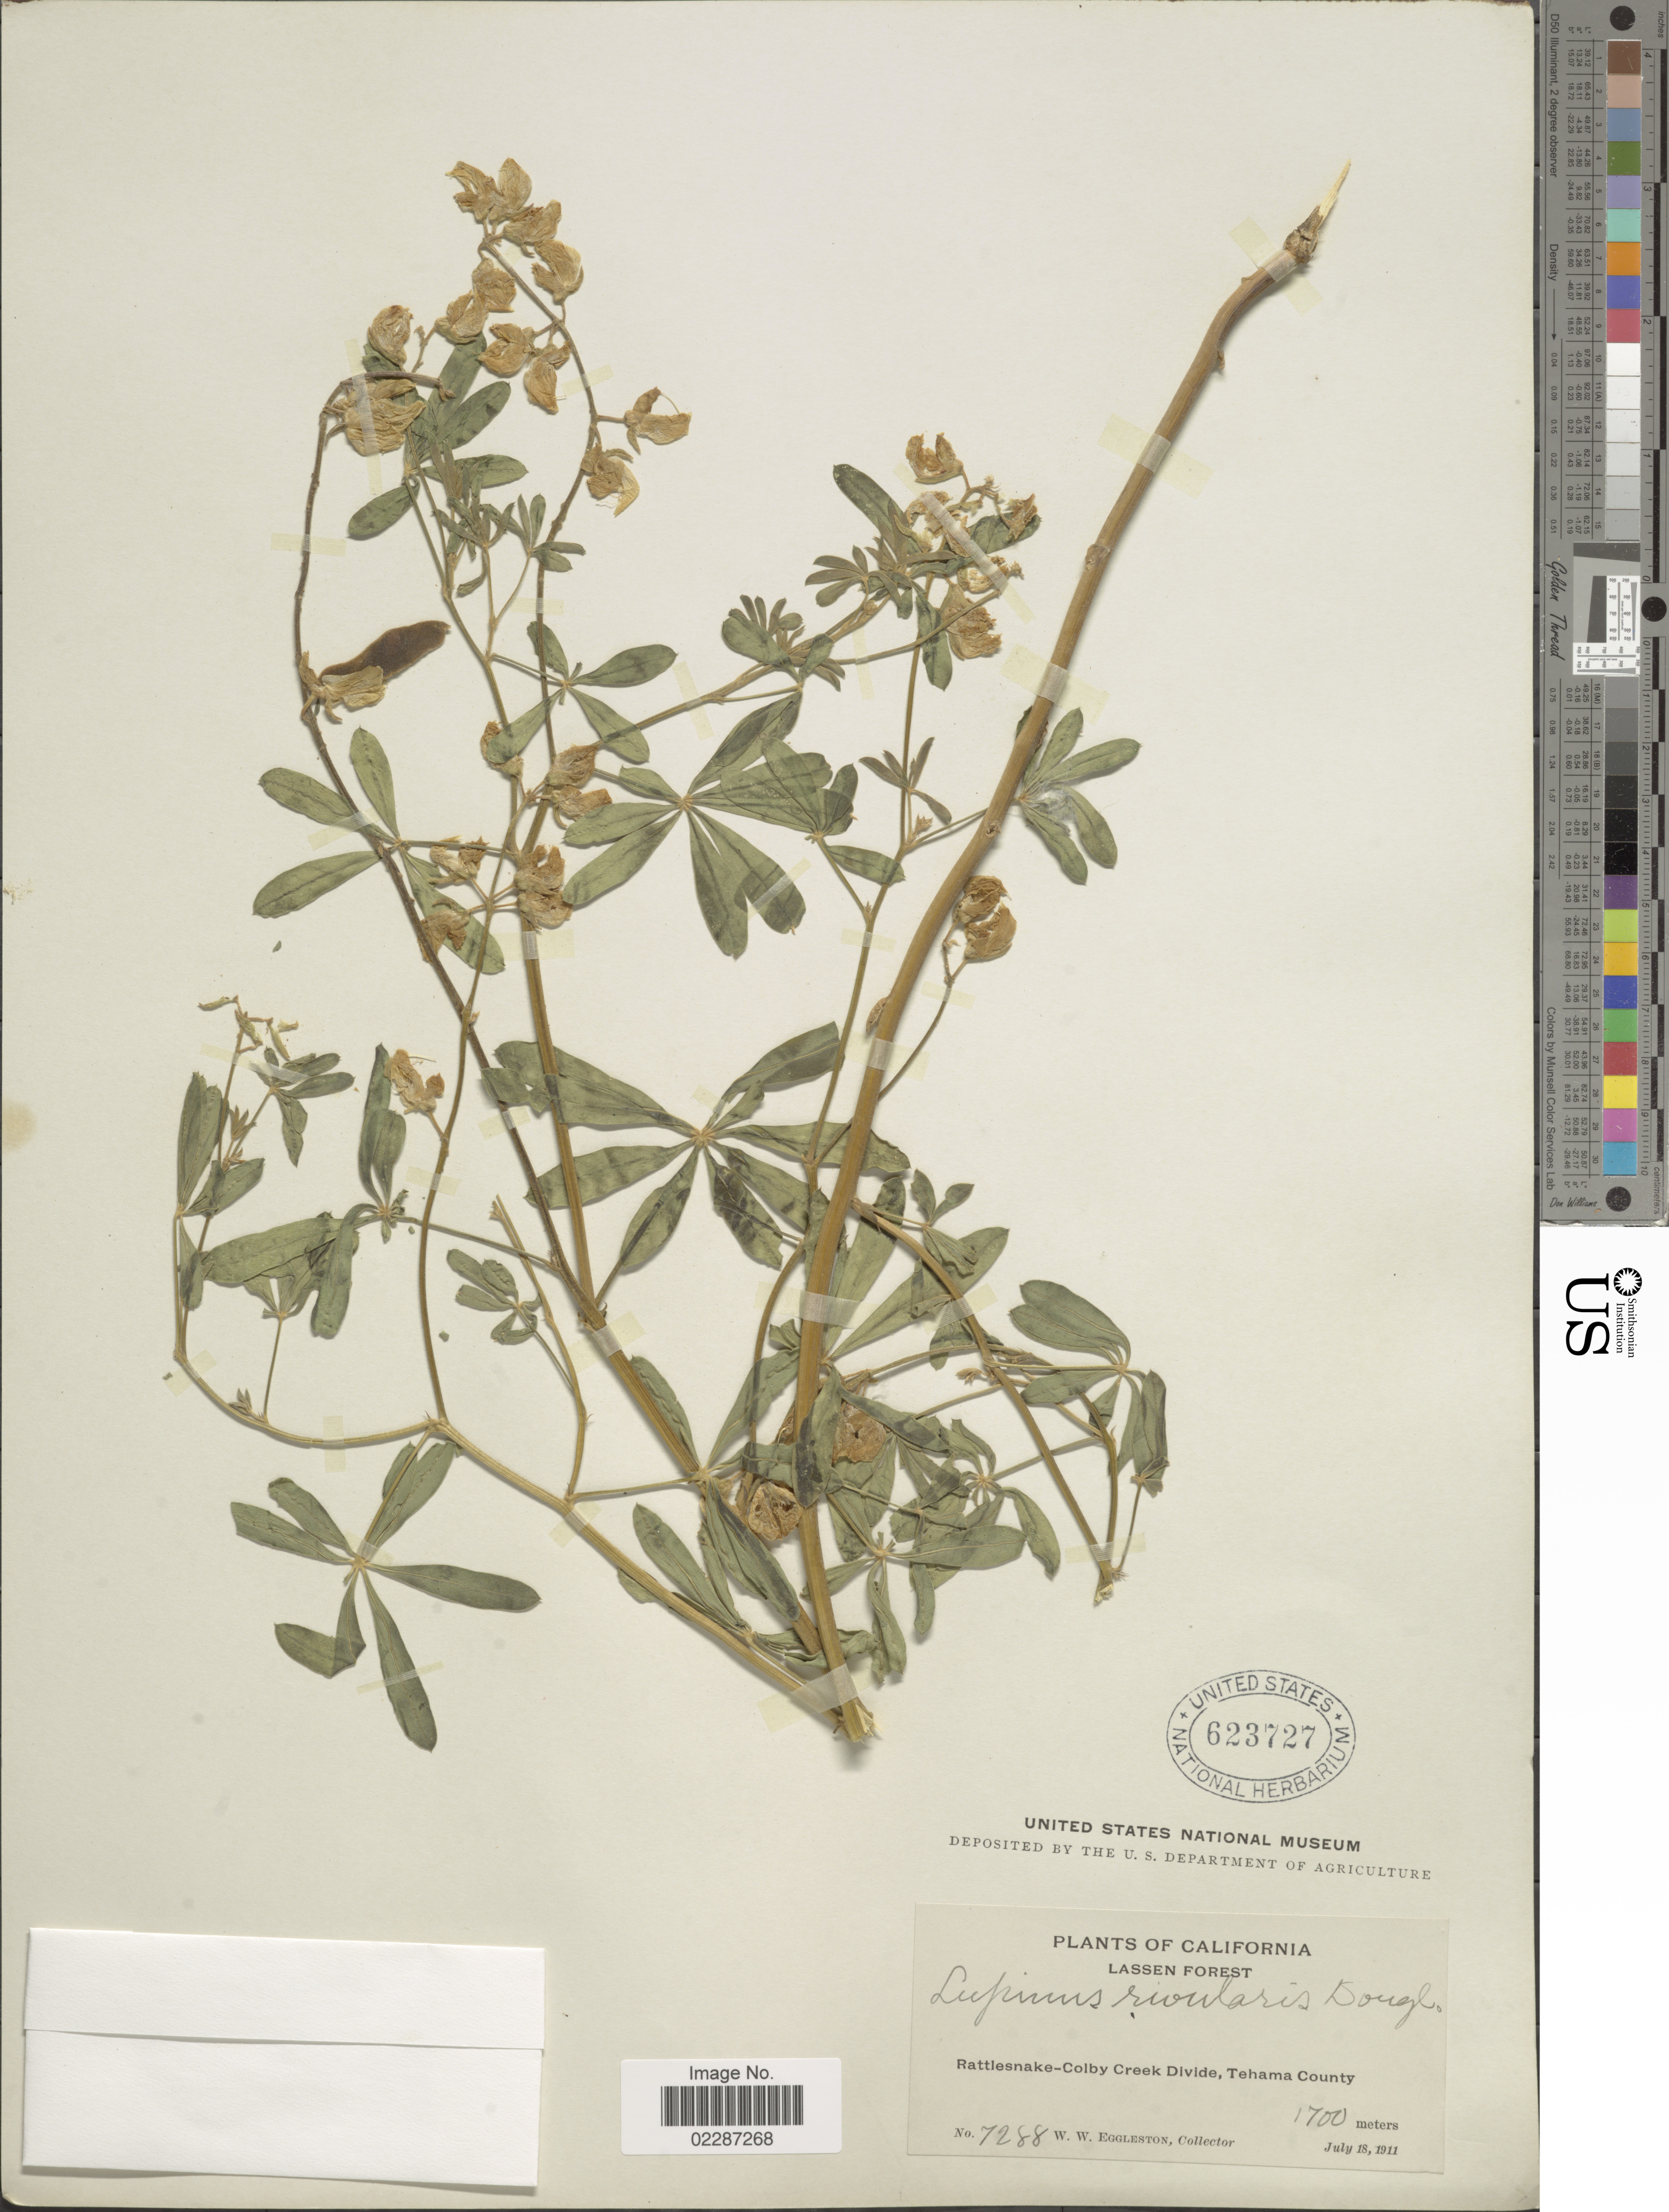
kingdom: Plantae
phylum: Tracheophyta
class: Magnoliopsida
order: Fabales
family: Fabaceae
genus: Lupinus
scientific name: Lupinus rivularis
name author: Lindl.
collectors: W. W. Eggleston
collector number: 7288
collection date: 1911-07-18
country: United States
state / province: California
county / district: Tehama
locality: Lassen Forest, Rattlesnale-Colby Creek Divide, Tehama County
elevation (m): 1700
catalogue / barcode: US 623727